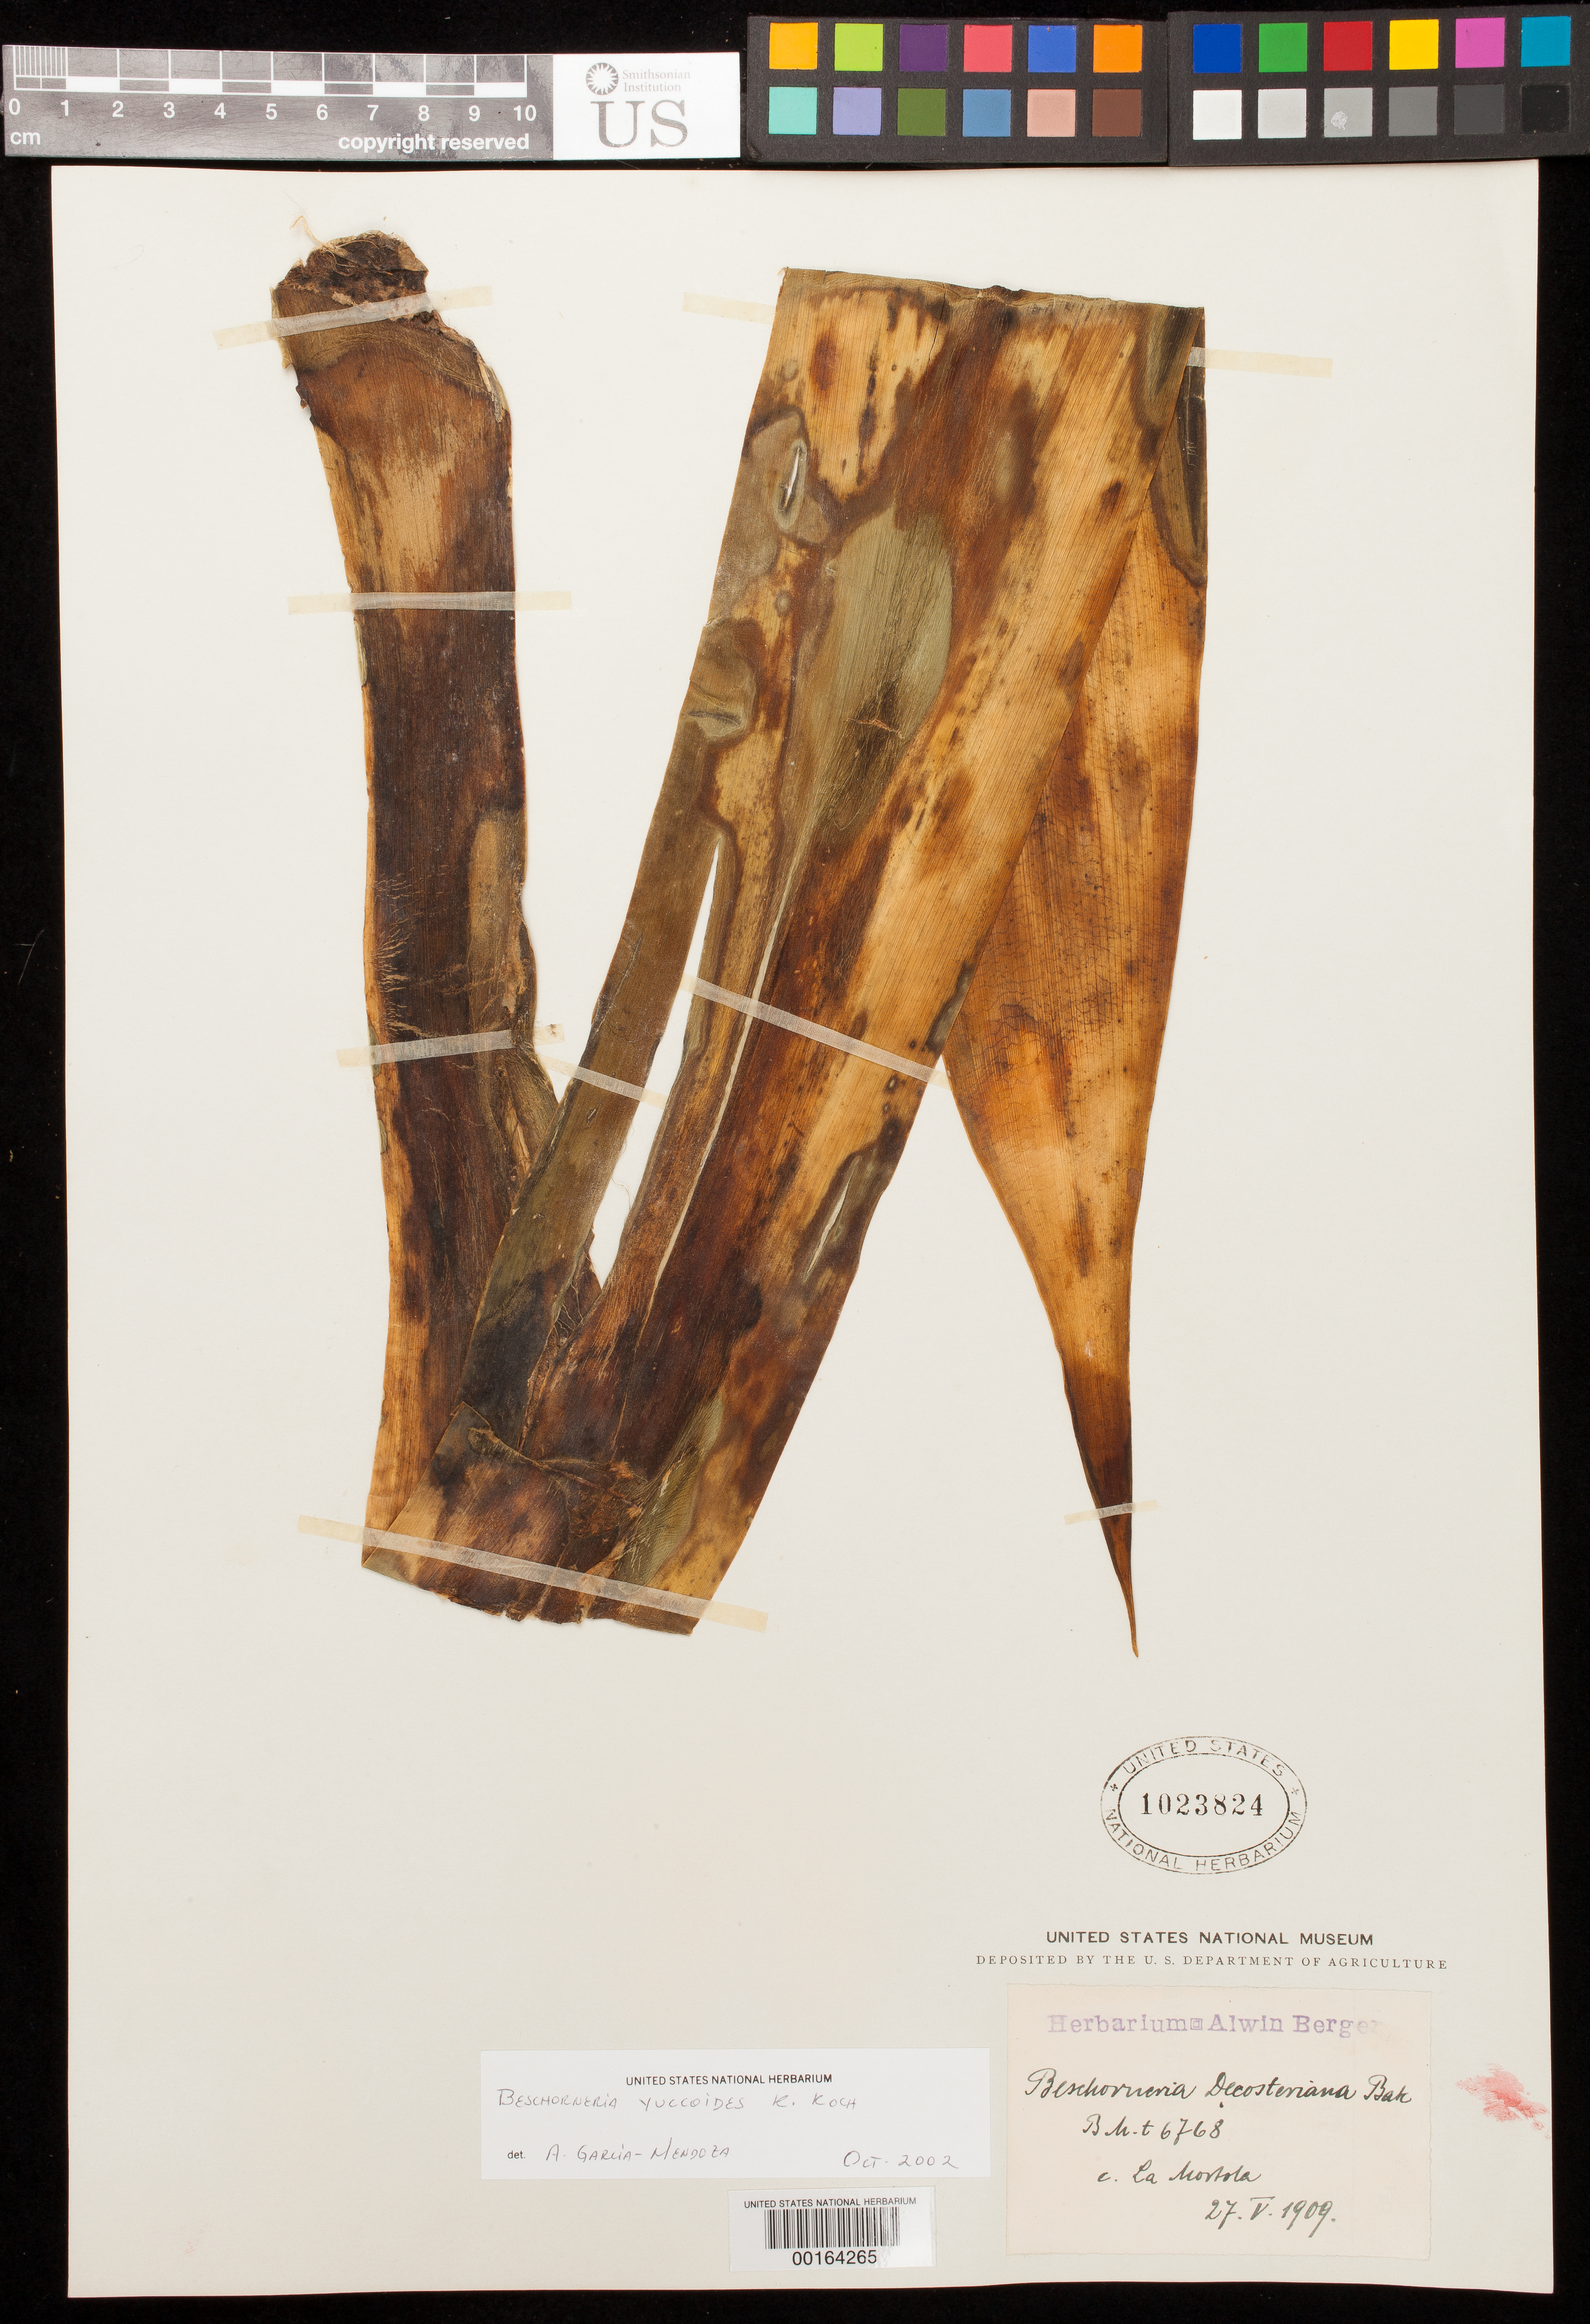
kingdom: Plantae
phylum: Tracheophyta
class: Liliopsida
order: Asparagales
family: Asparagaceae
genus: Beschorneria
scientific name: Beschorneria yuccoides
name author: K. Koch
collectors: J. N. Rose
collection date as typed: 11 Sep 1920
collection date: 1920-09-11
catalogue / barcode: US 1023824